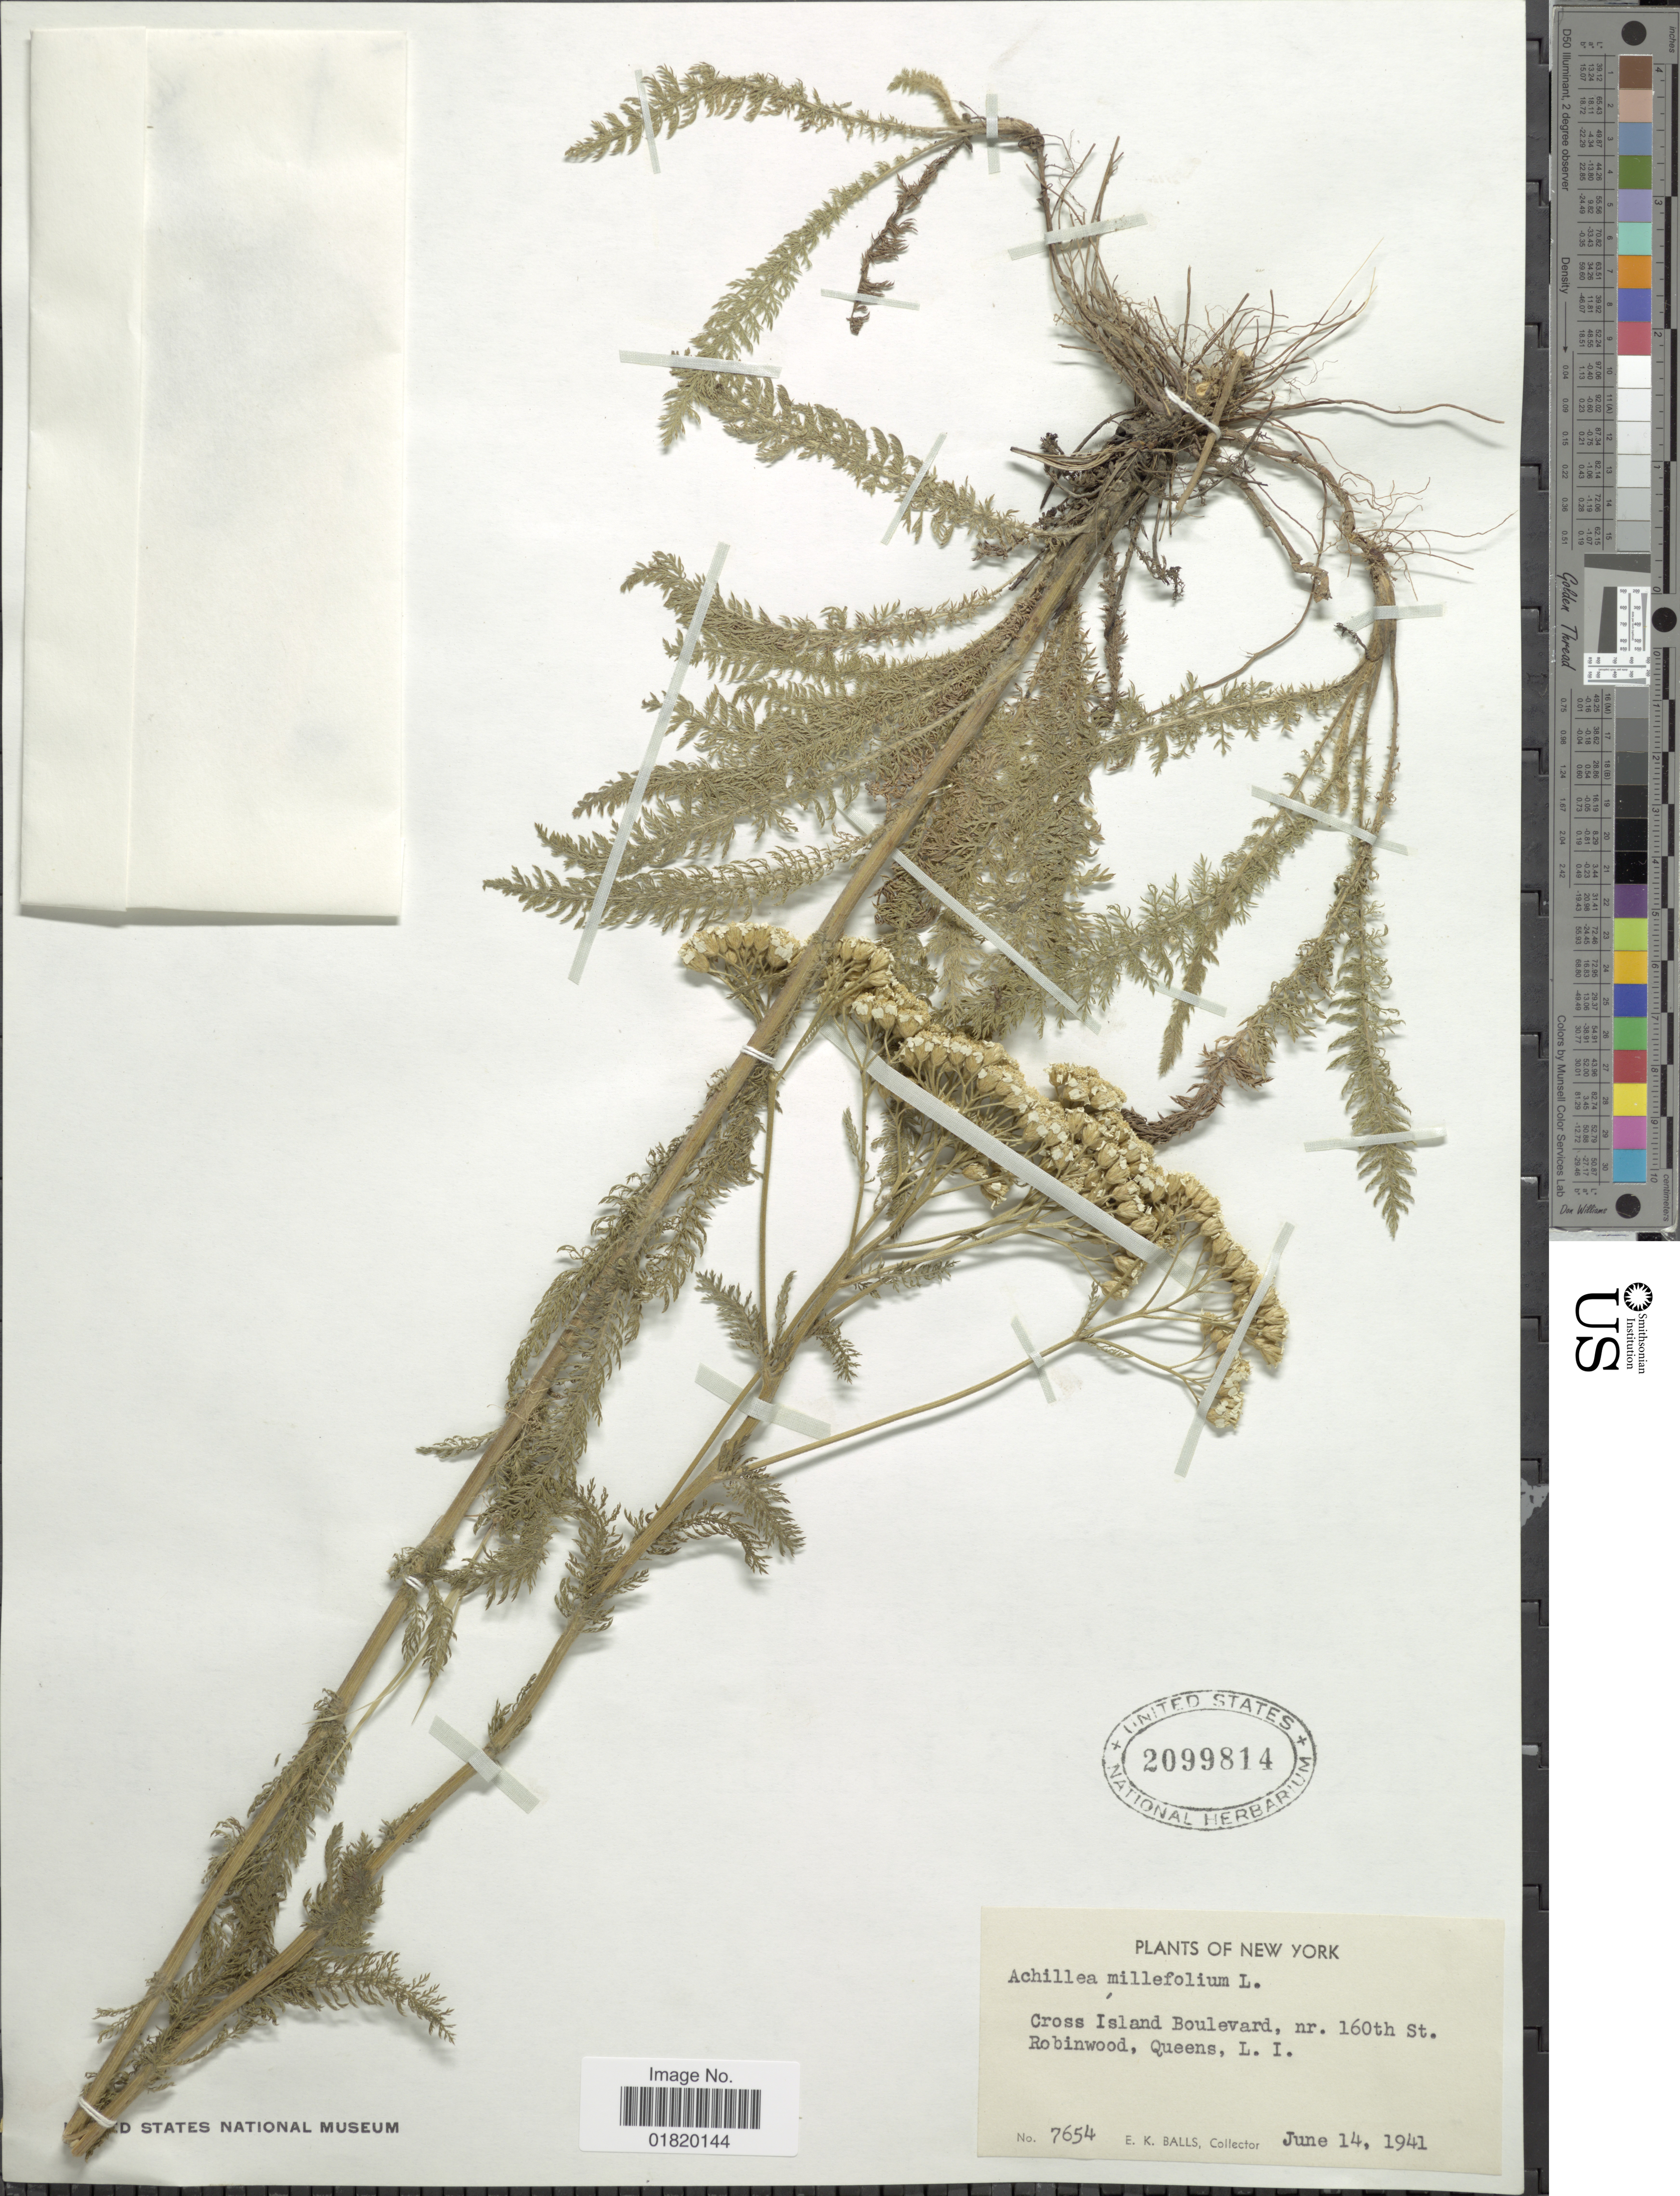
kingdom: Plantae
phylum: Tracheophyta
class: Magnoliopsida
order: Asterales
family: Asteraceae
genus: Achillea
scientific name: Achillea millefolium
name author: L.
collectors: E. K. Balls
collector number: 7654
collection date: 1941-06-14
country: United States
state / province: New York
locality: Cross Island Boulevard, nr. 160th St. Robinwood, Queens, L. I.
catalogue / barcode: US 2099814